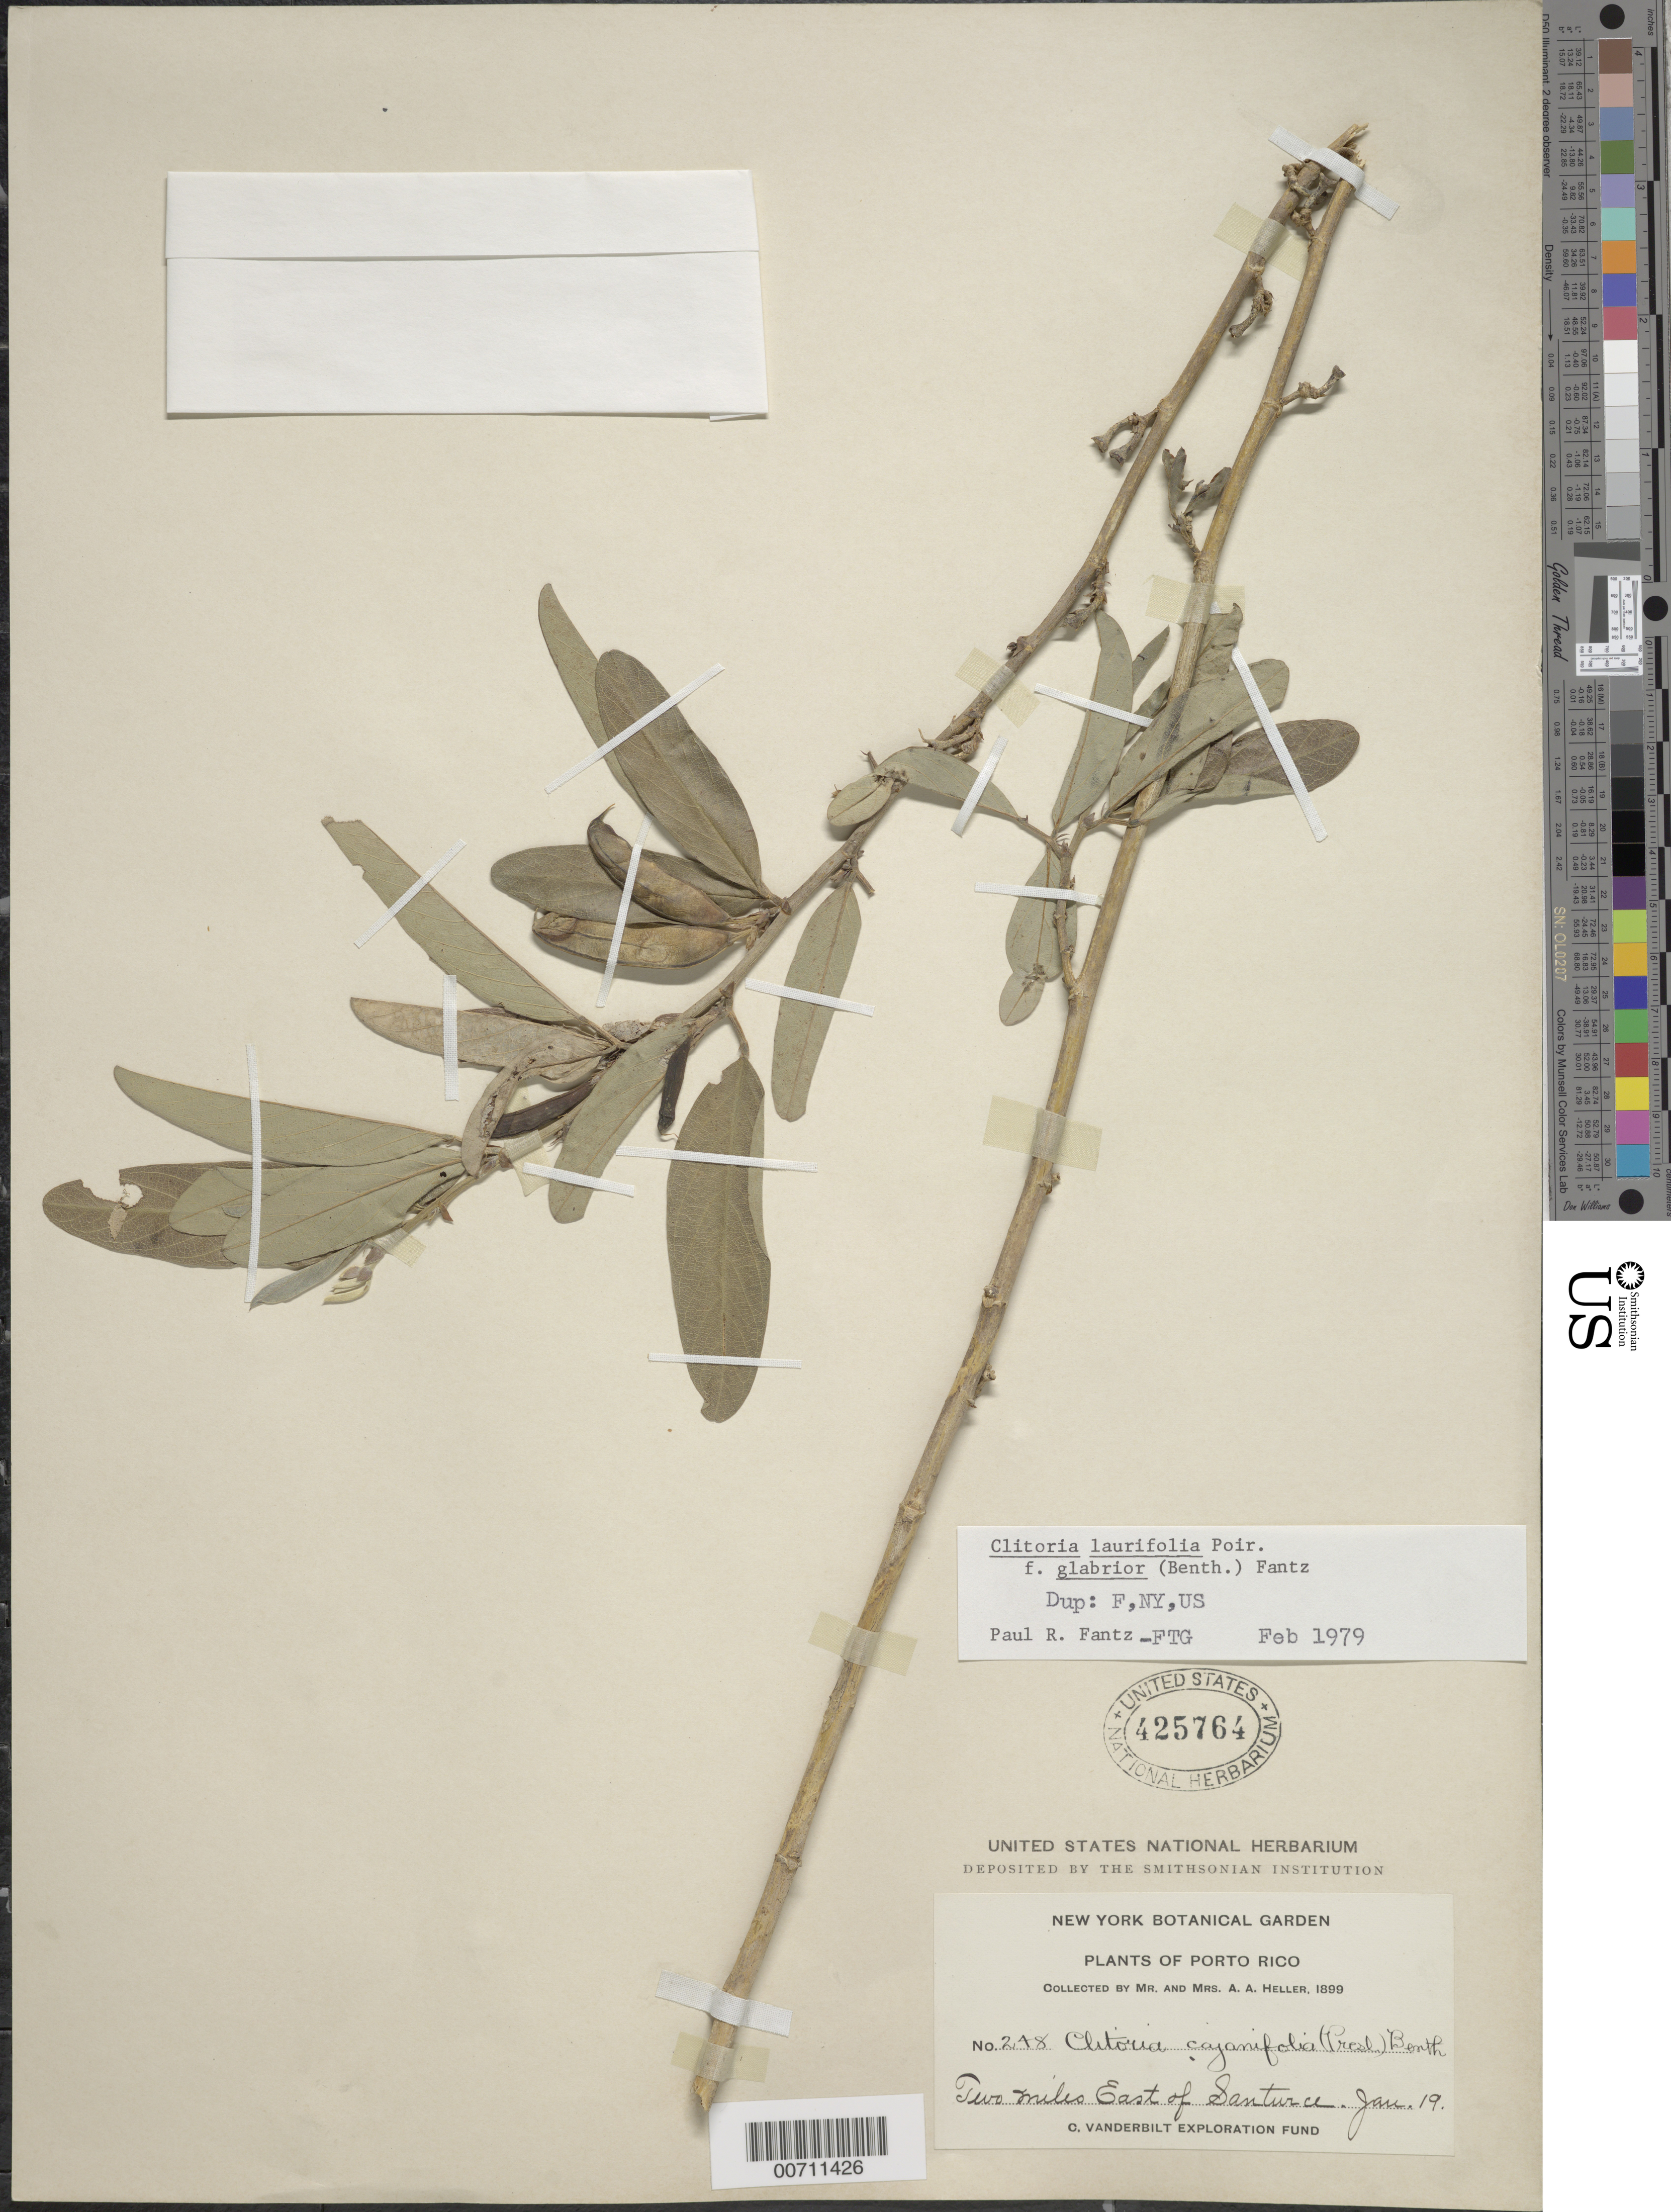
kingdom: Plantae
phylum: Tracheophyta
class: Magnoliopsida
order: Fabales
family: Fabaceae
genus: Clitoria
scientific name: Clitoria laurifolia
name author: Poir.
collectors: A. A. Heller & -- Heller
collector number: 248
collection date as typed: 19 Jan 1899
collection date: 1899-01-19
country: Puerto Rico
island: Greater Antilles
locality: Santurce, 2 mi E of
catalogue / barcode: US 425764